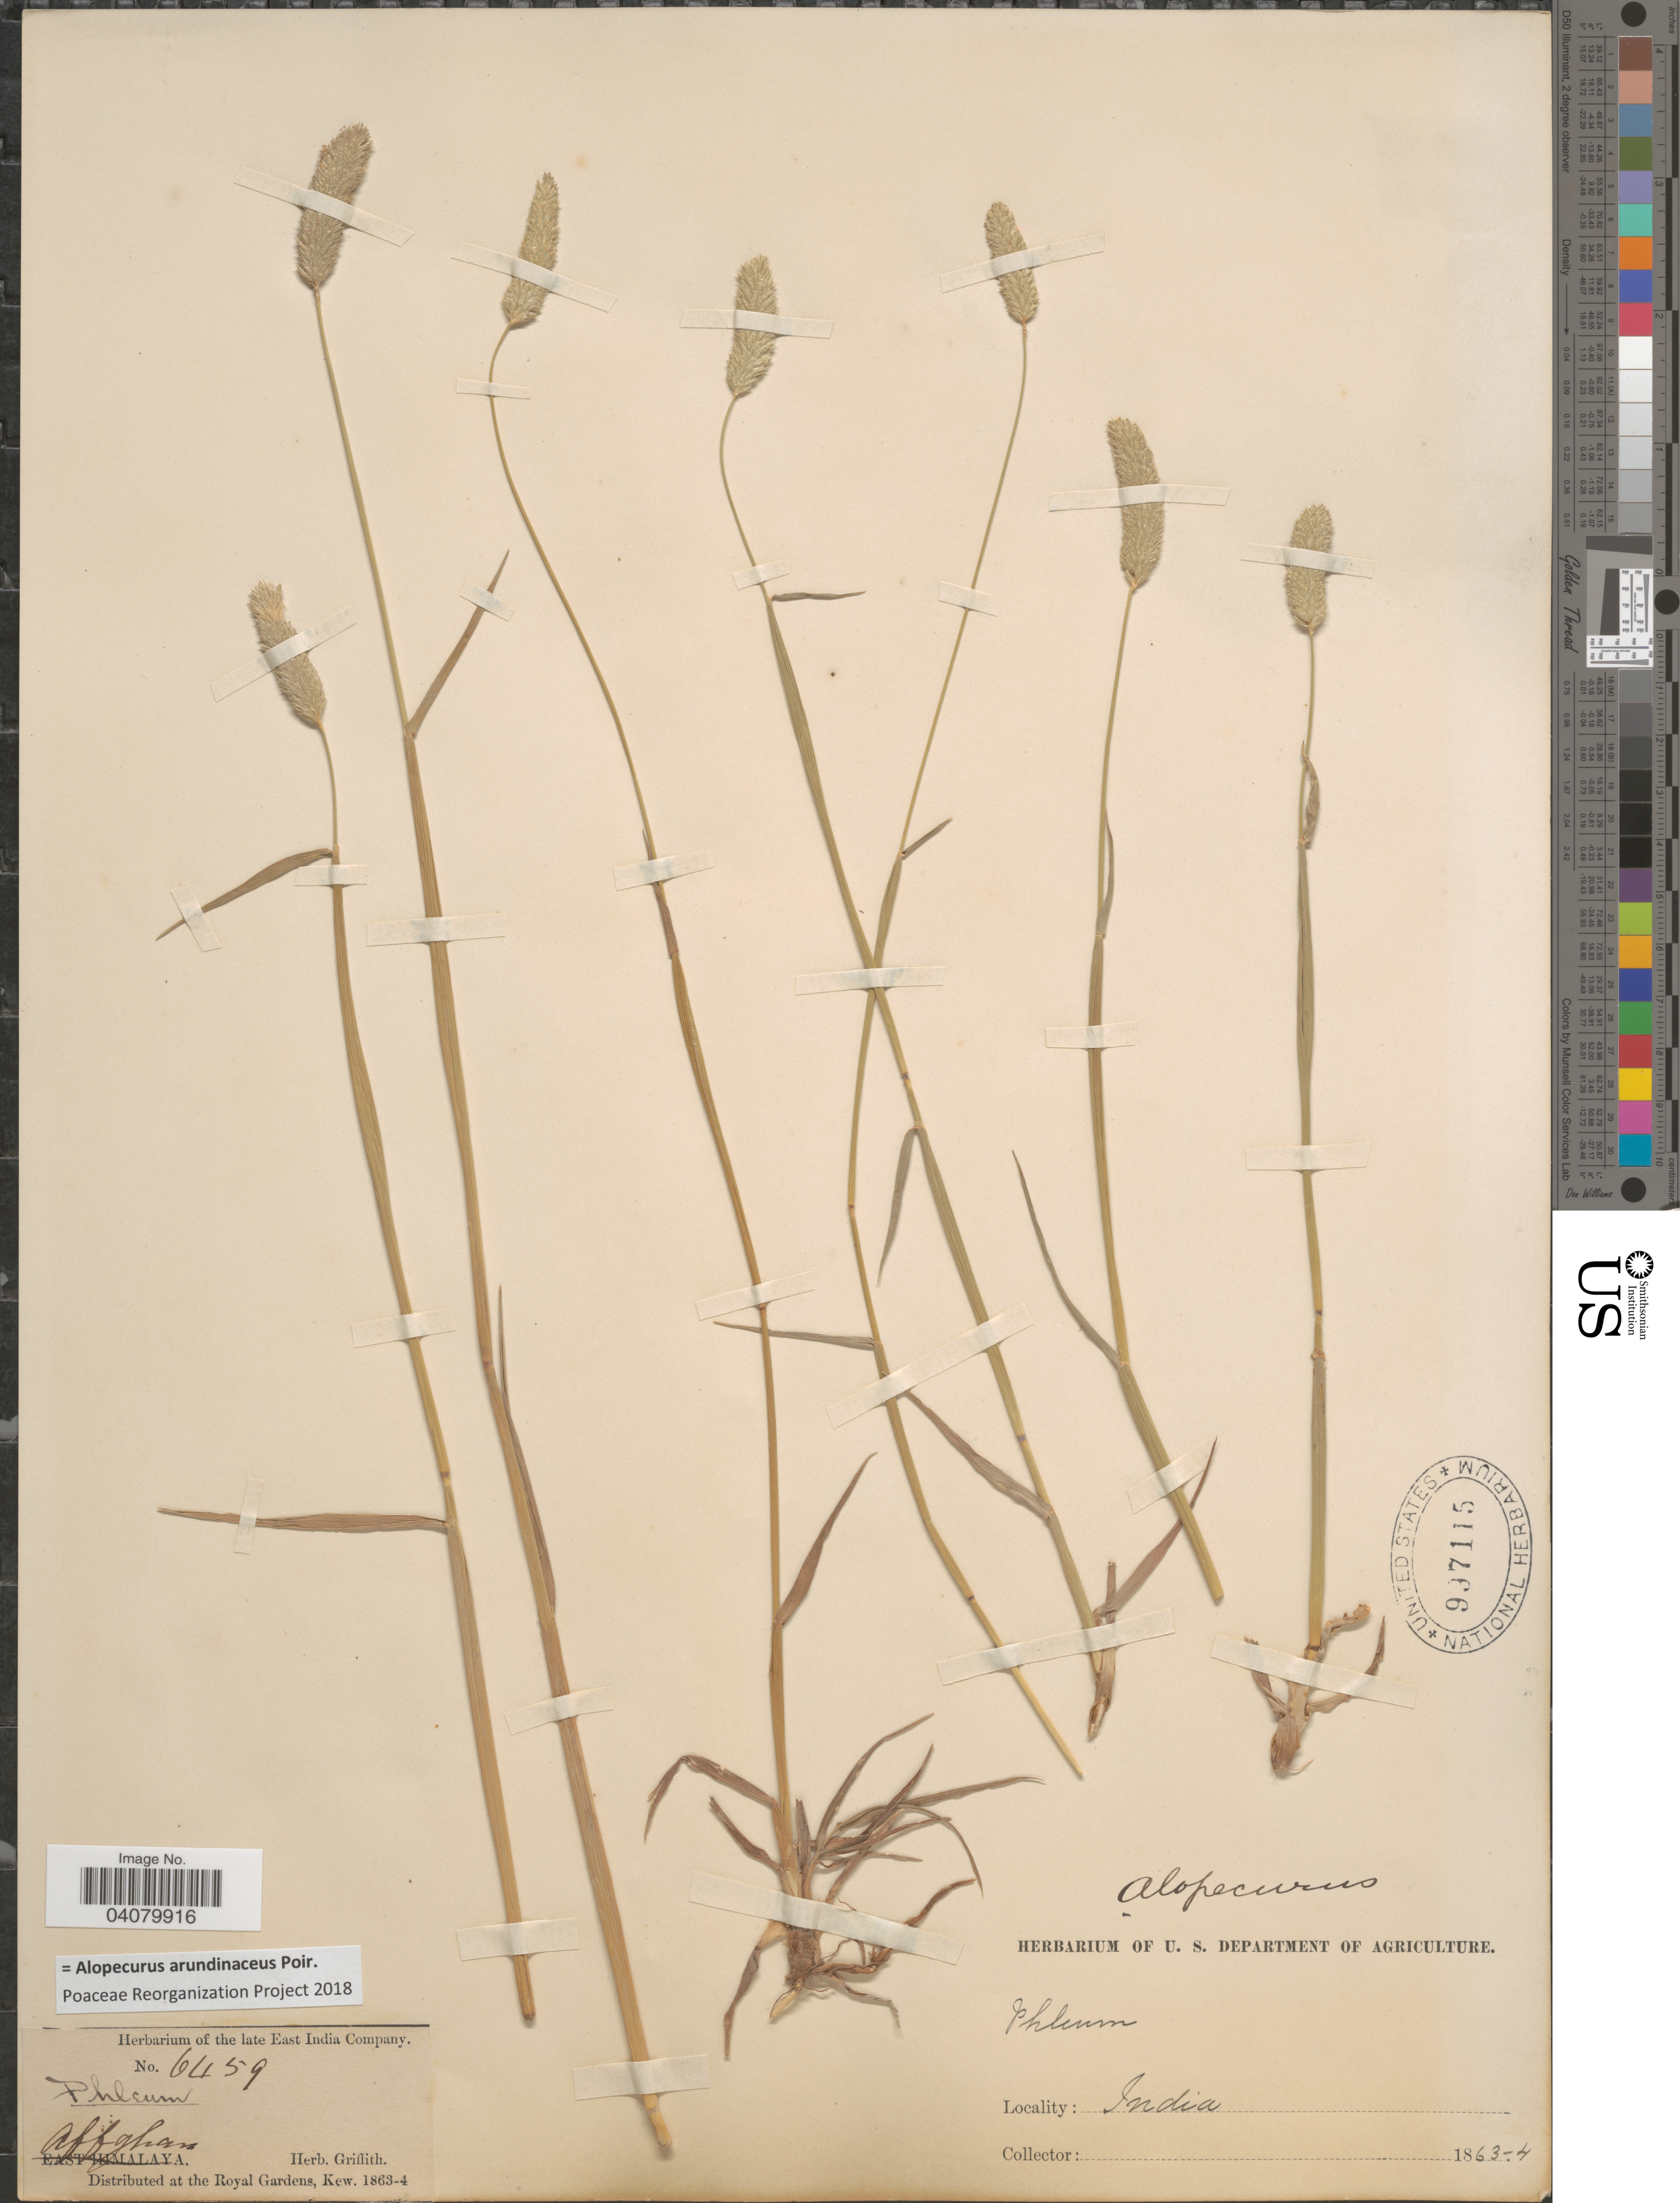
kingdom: Plantae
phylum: Tracheophyta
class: Liliopsida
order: Poales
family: Poaceae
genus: Alopecurus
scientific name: Alopecurus arundinaceus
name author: Poir.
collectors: ex herb. Griffith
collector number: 6459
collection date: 1863/1864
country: India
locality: Affghan.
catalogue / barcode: US 997115